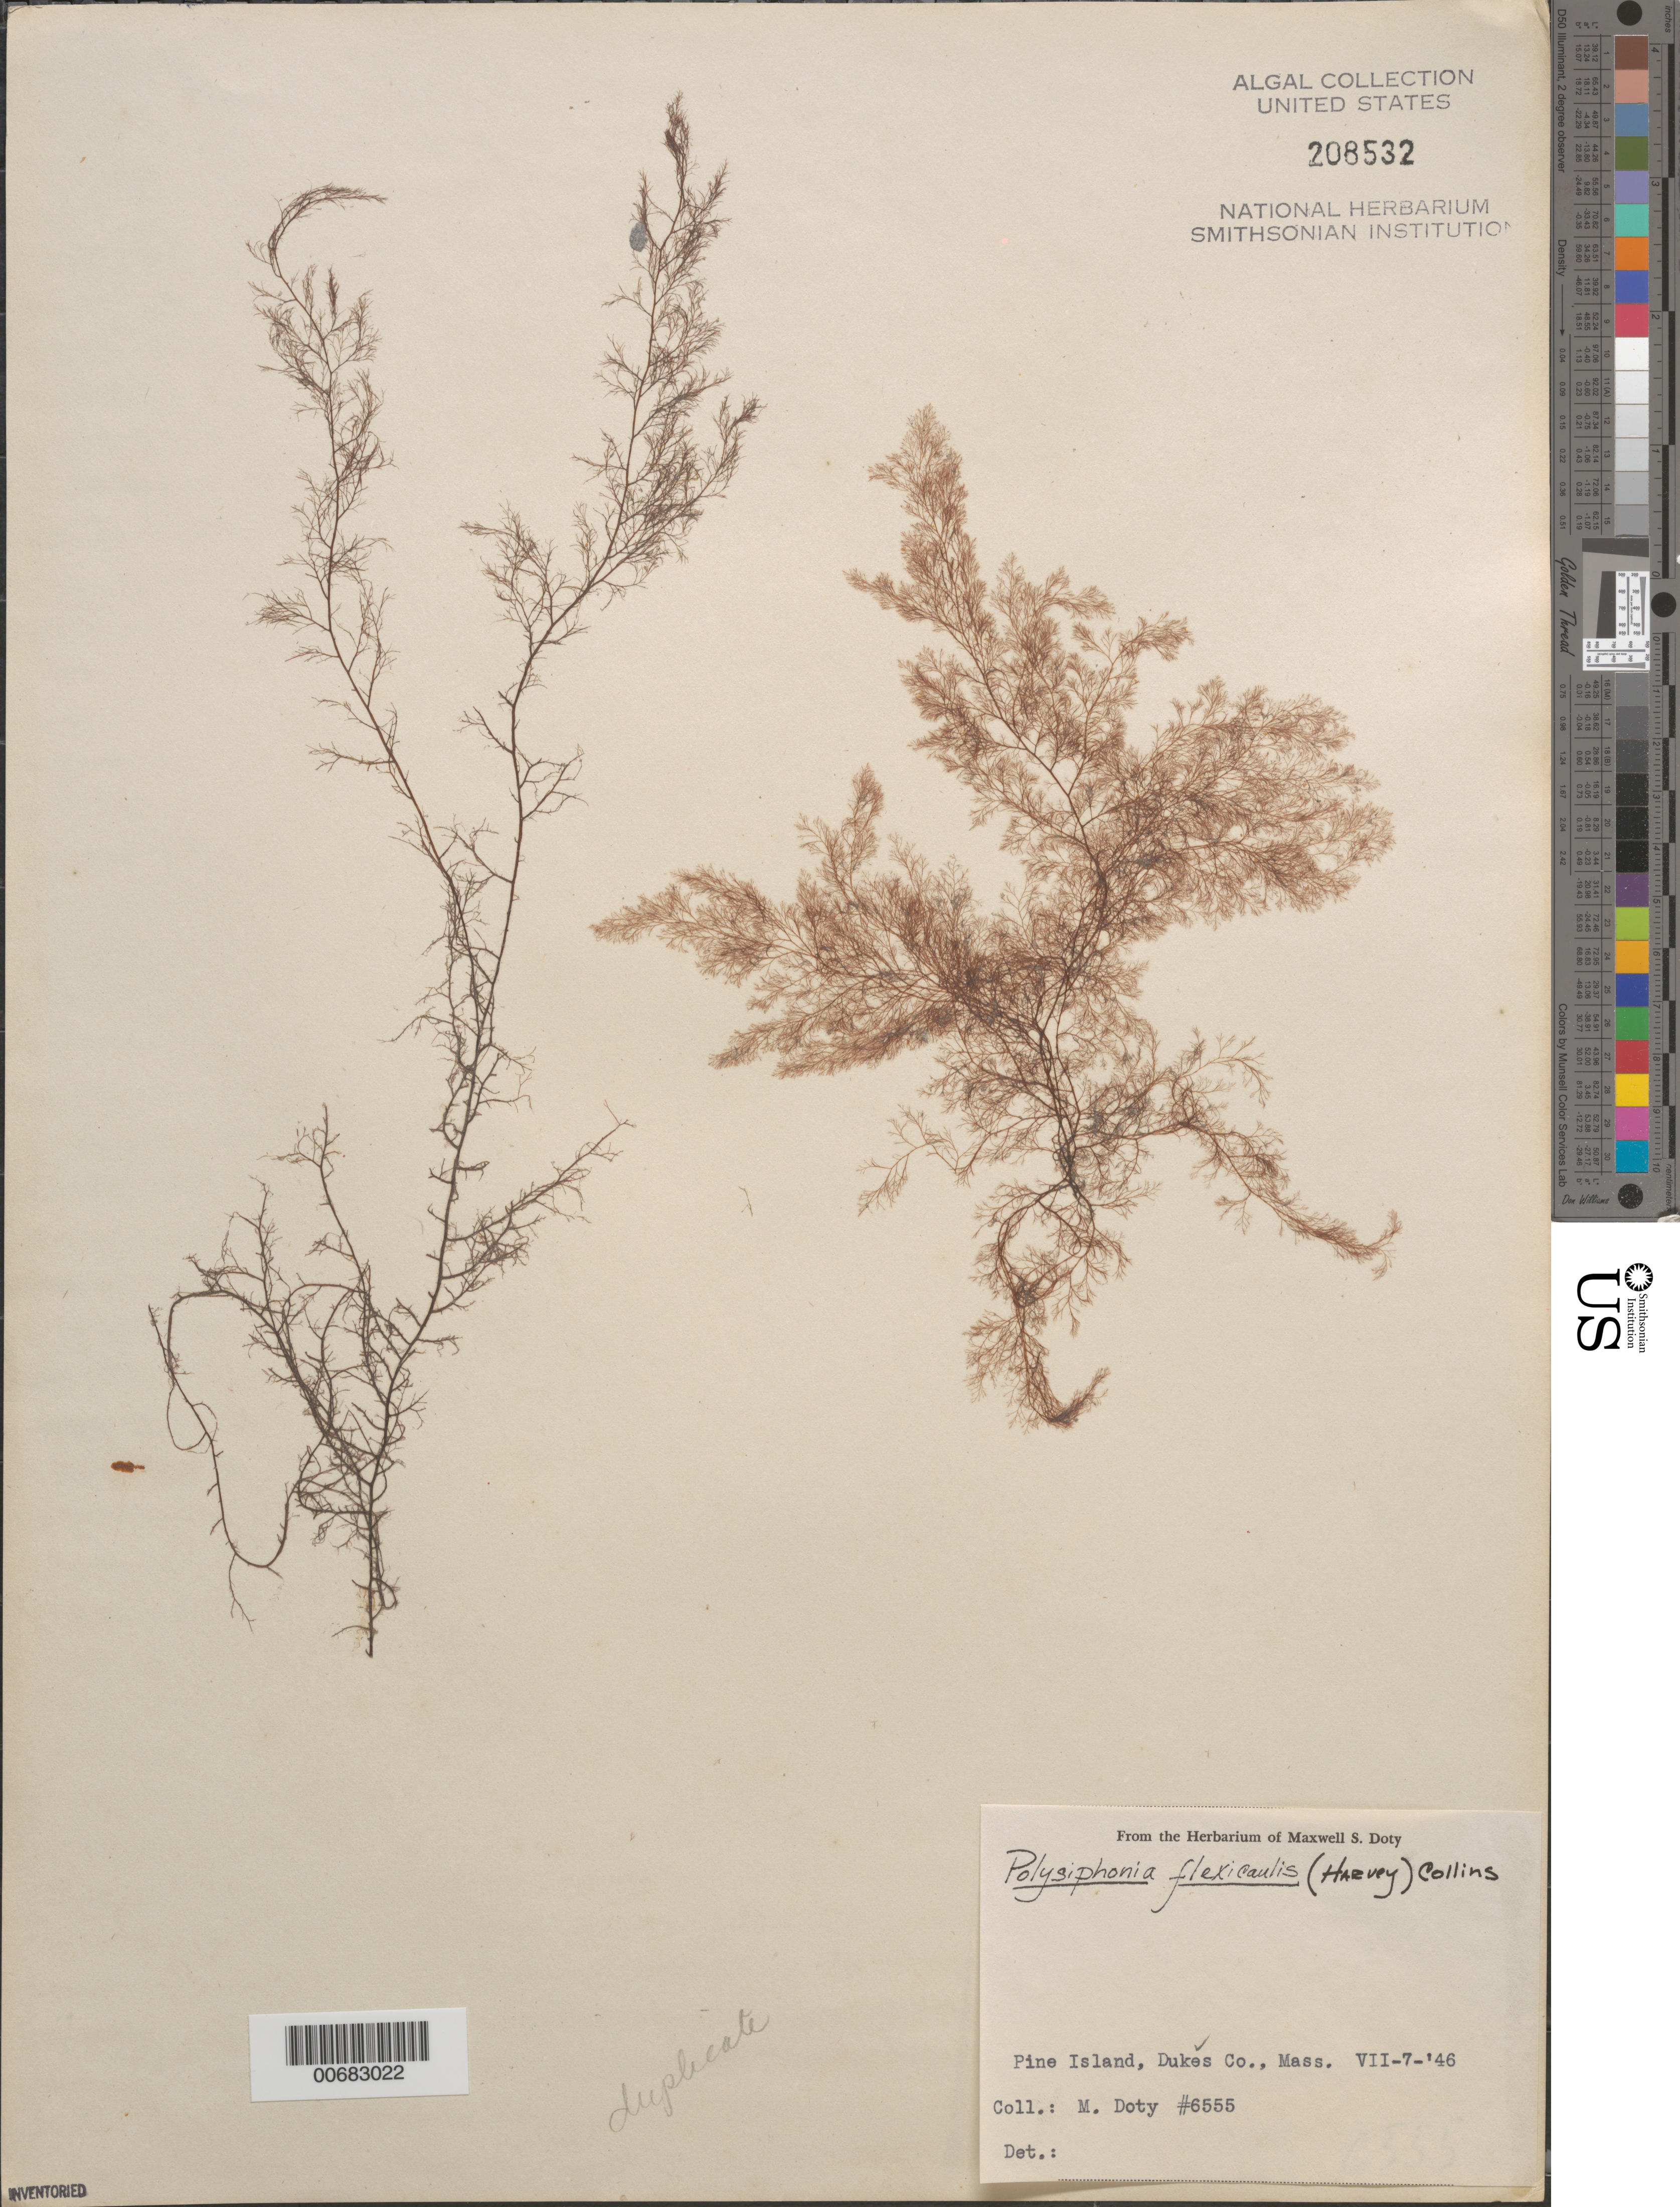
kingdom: Plantae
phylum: Rhodophyta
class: Florideophyceae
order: Ceramiales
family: Rhodomelaceae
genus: Leptosiphonia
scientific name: Leptosiphonia flexicaulis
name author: (Harv.) Savoie & G.W. Saunders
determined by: Algae name updating Project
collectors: M. S. Doty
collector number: MSD 6555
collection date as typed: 07 Jul 1946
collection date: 1946-07-07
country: United States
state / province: Massachusetts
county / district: Dukes County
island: Pine Island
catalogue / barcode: US 208532